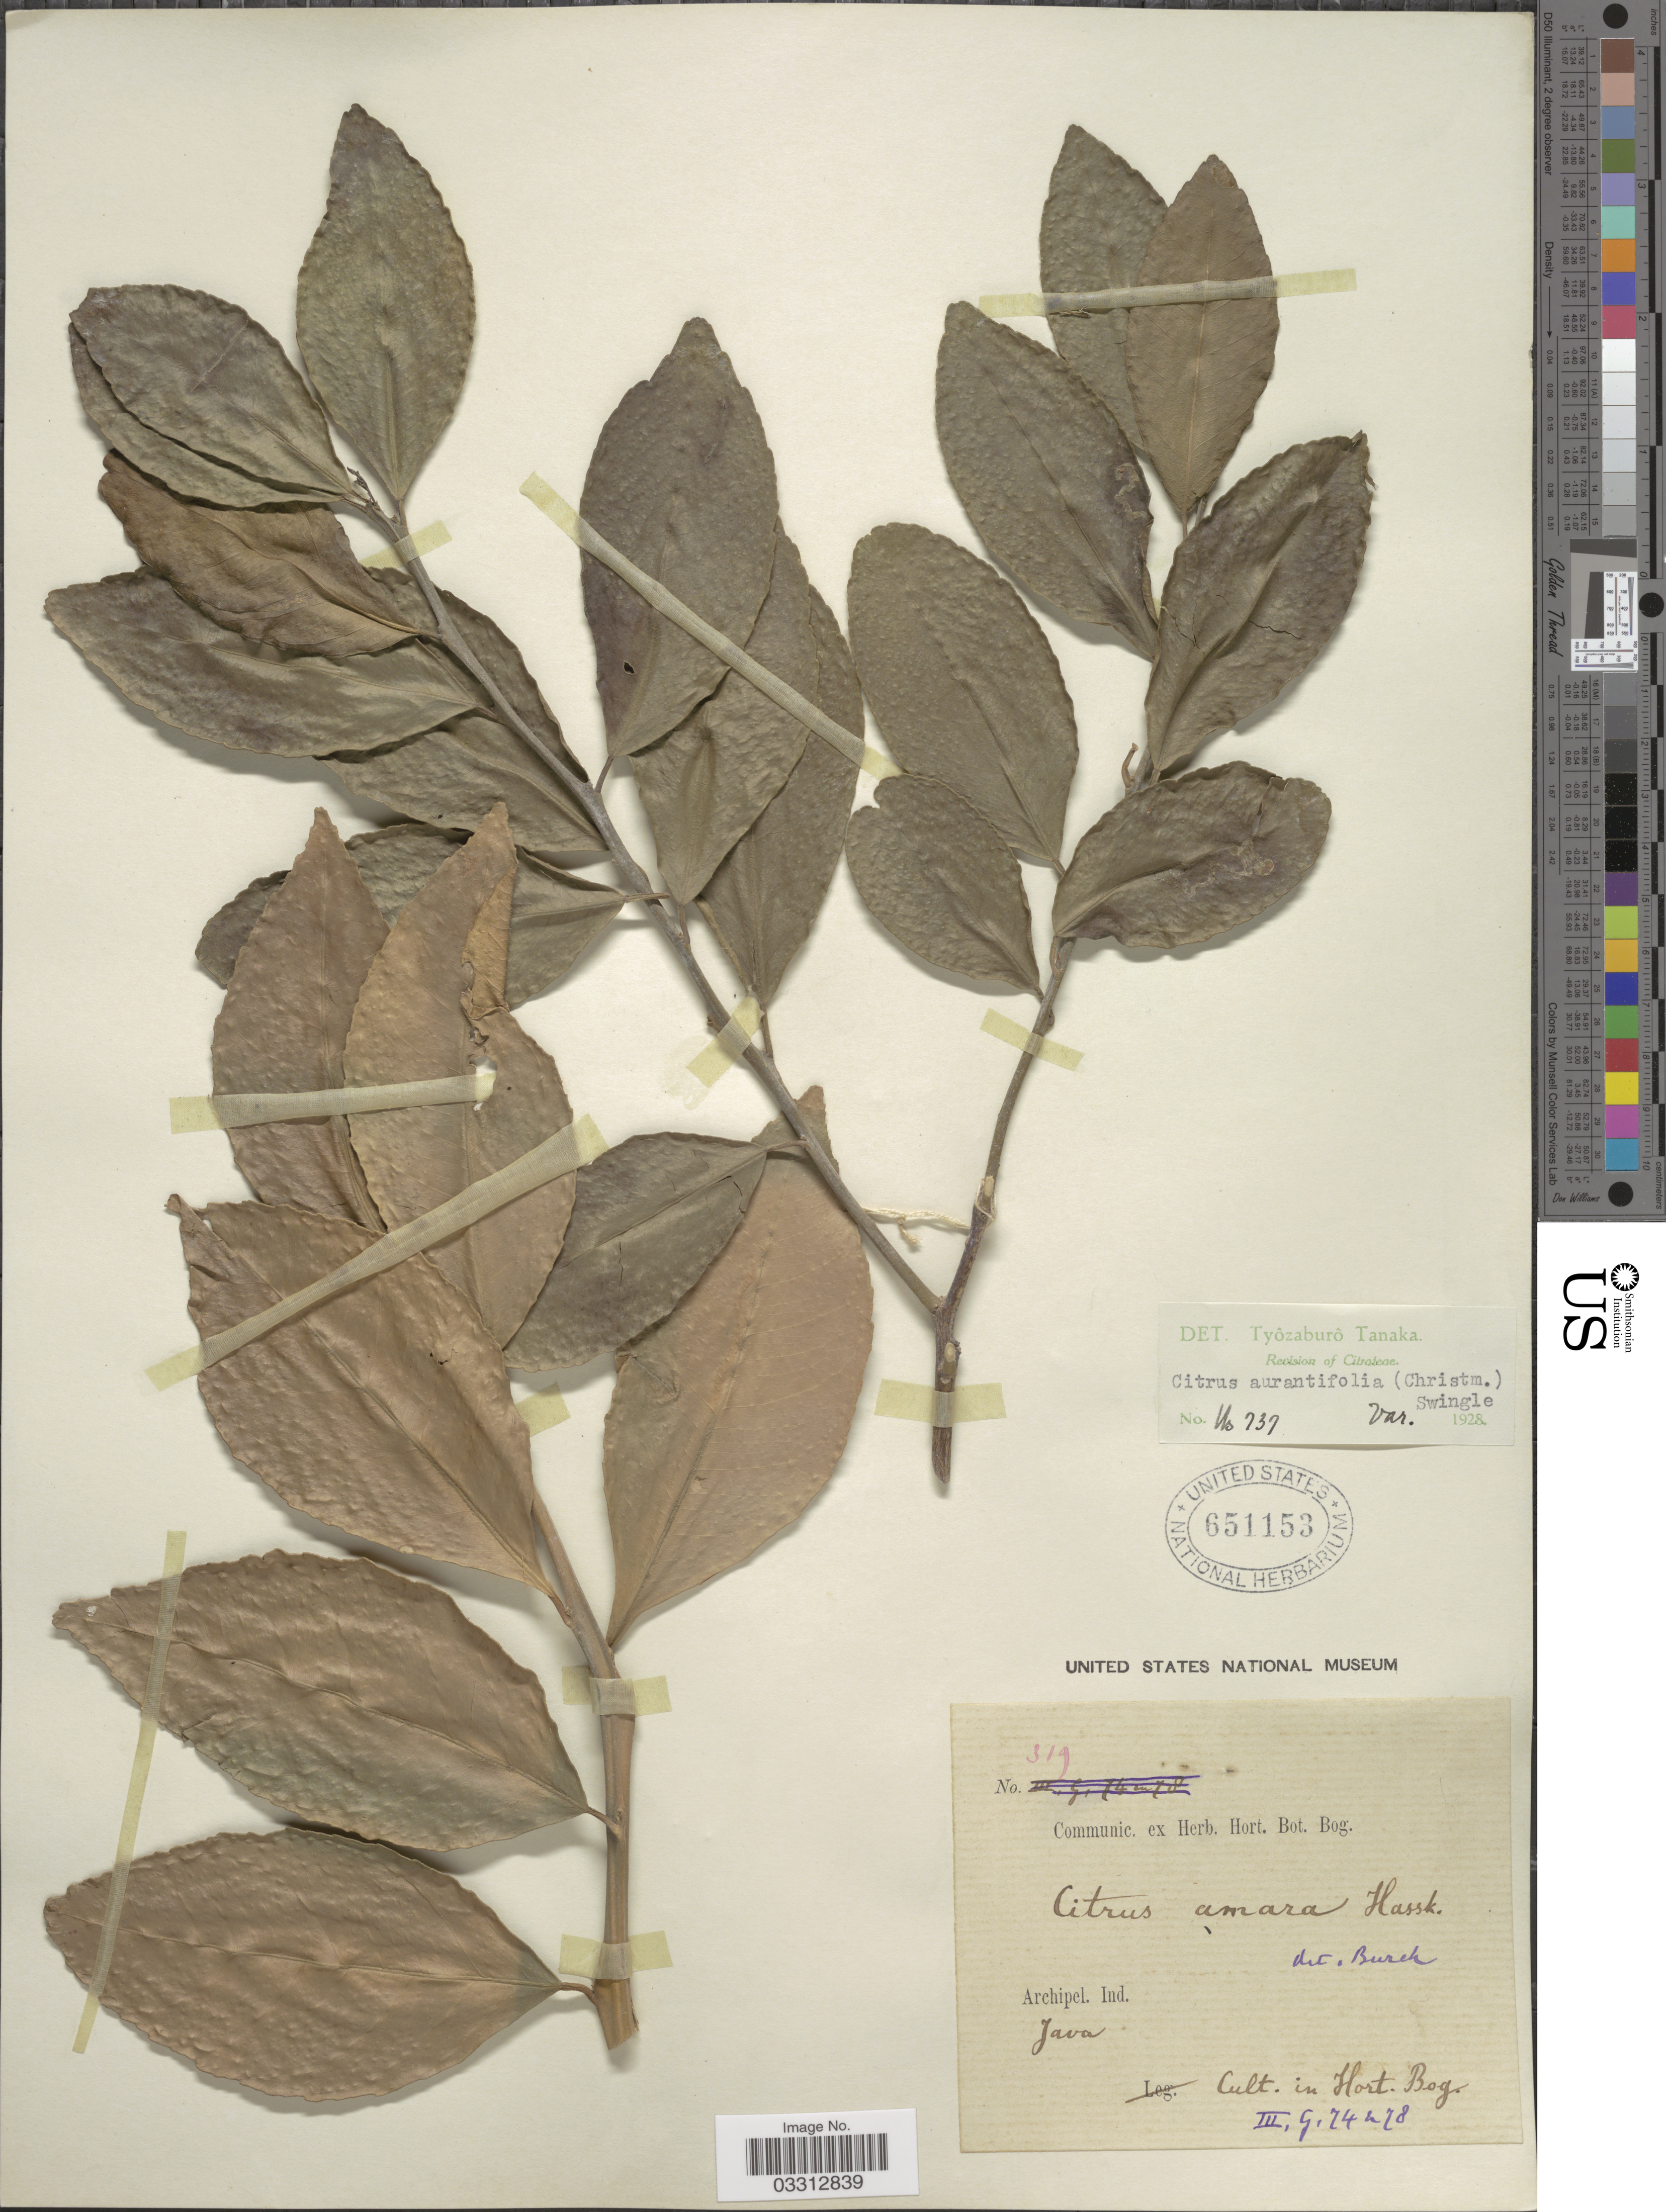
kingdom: Plantae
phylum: Tracheophyta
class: Magnoliopsida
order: Sapindales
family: Rutaceae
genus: Citrus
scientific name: Citrus x aurantifolia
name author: (Christm.) Swingle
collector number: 319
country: Indonesia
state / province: Java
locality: Archipel. Ind., Java, Cult. in Hort. Bog. III, G, 74 a [interpreted] 78.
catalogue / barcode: US 651153